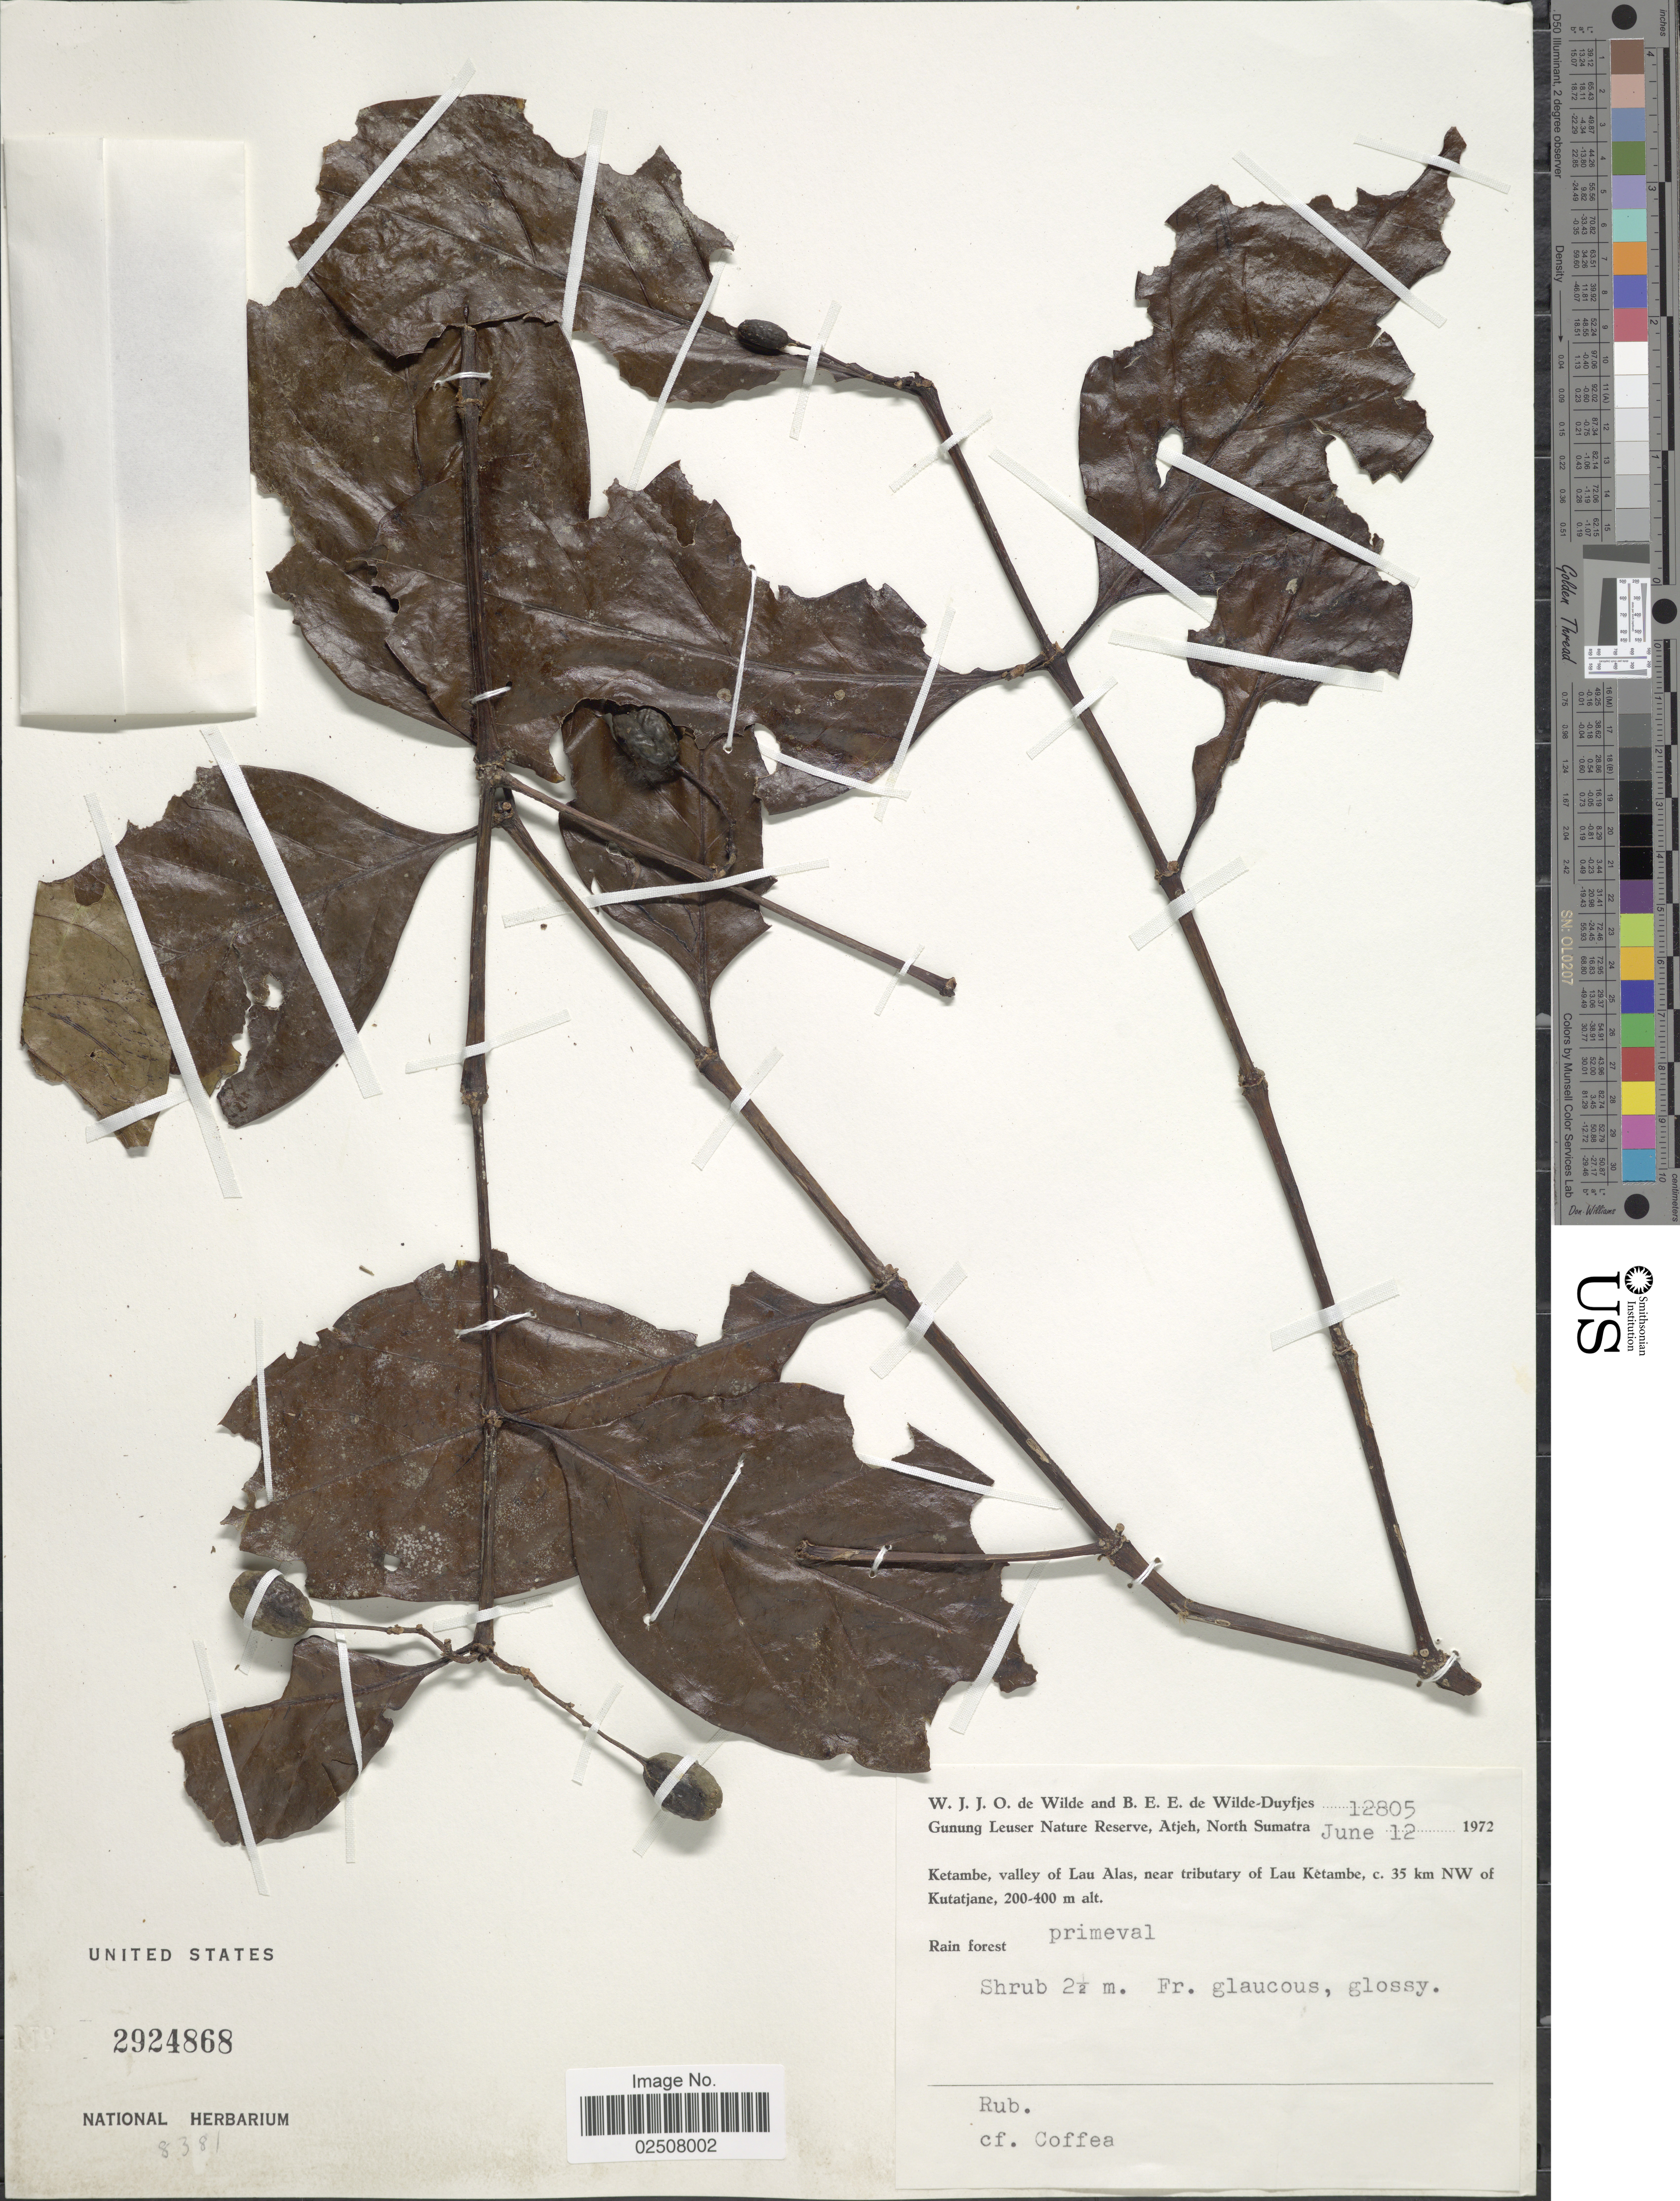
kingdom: Plantae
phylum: Tracheophyta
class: Magnoliopsida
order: Gentianales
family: Rubiaceae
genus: Coffea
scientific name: Coffea sp.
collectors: W. J. de Wilde & B. E. de Wilde-Duyfjes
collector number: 12805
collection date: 1972-06-12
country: Indonesia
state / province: Sumatra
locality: Gunung Leuser Nature Reserve, Atjeh, North Sumatra, Ketambe, valley of Lau Alas, near tributary of Lau Ketambe, c. 35 km NW of Kutatjane, Rain forest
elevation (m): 200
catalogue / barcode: US 2924868